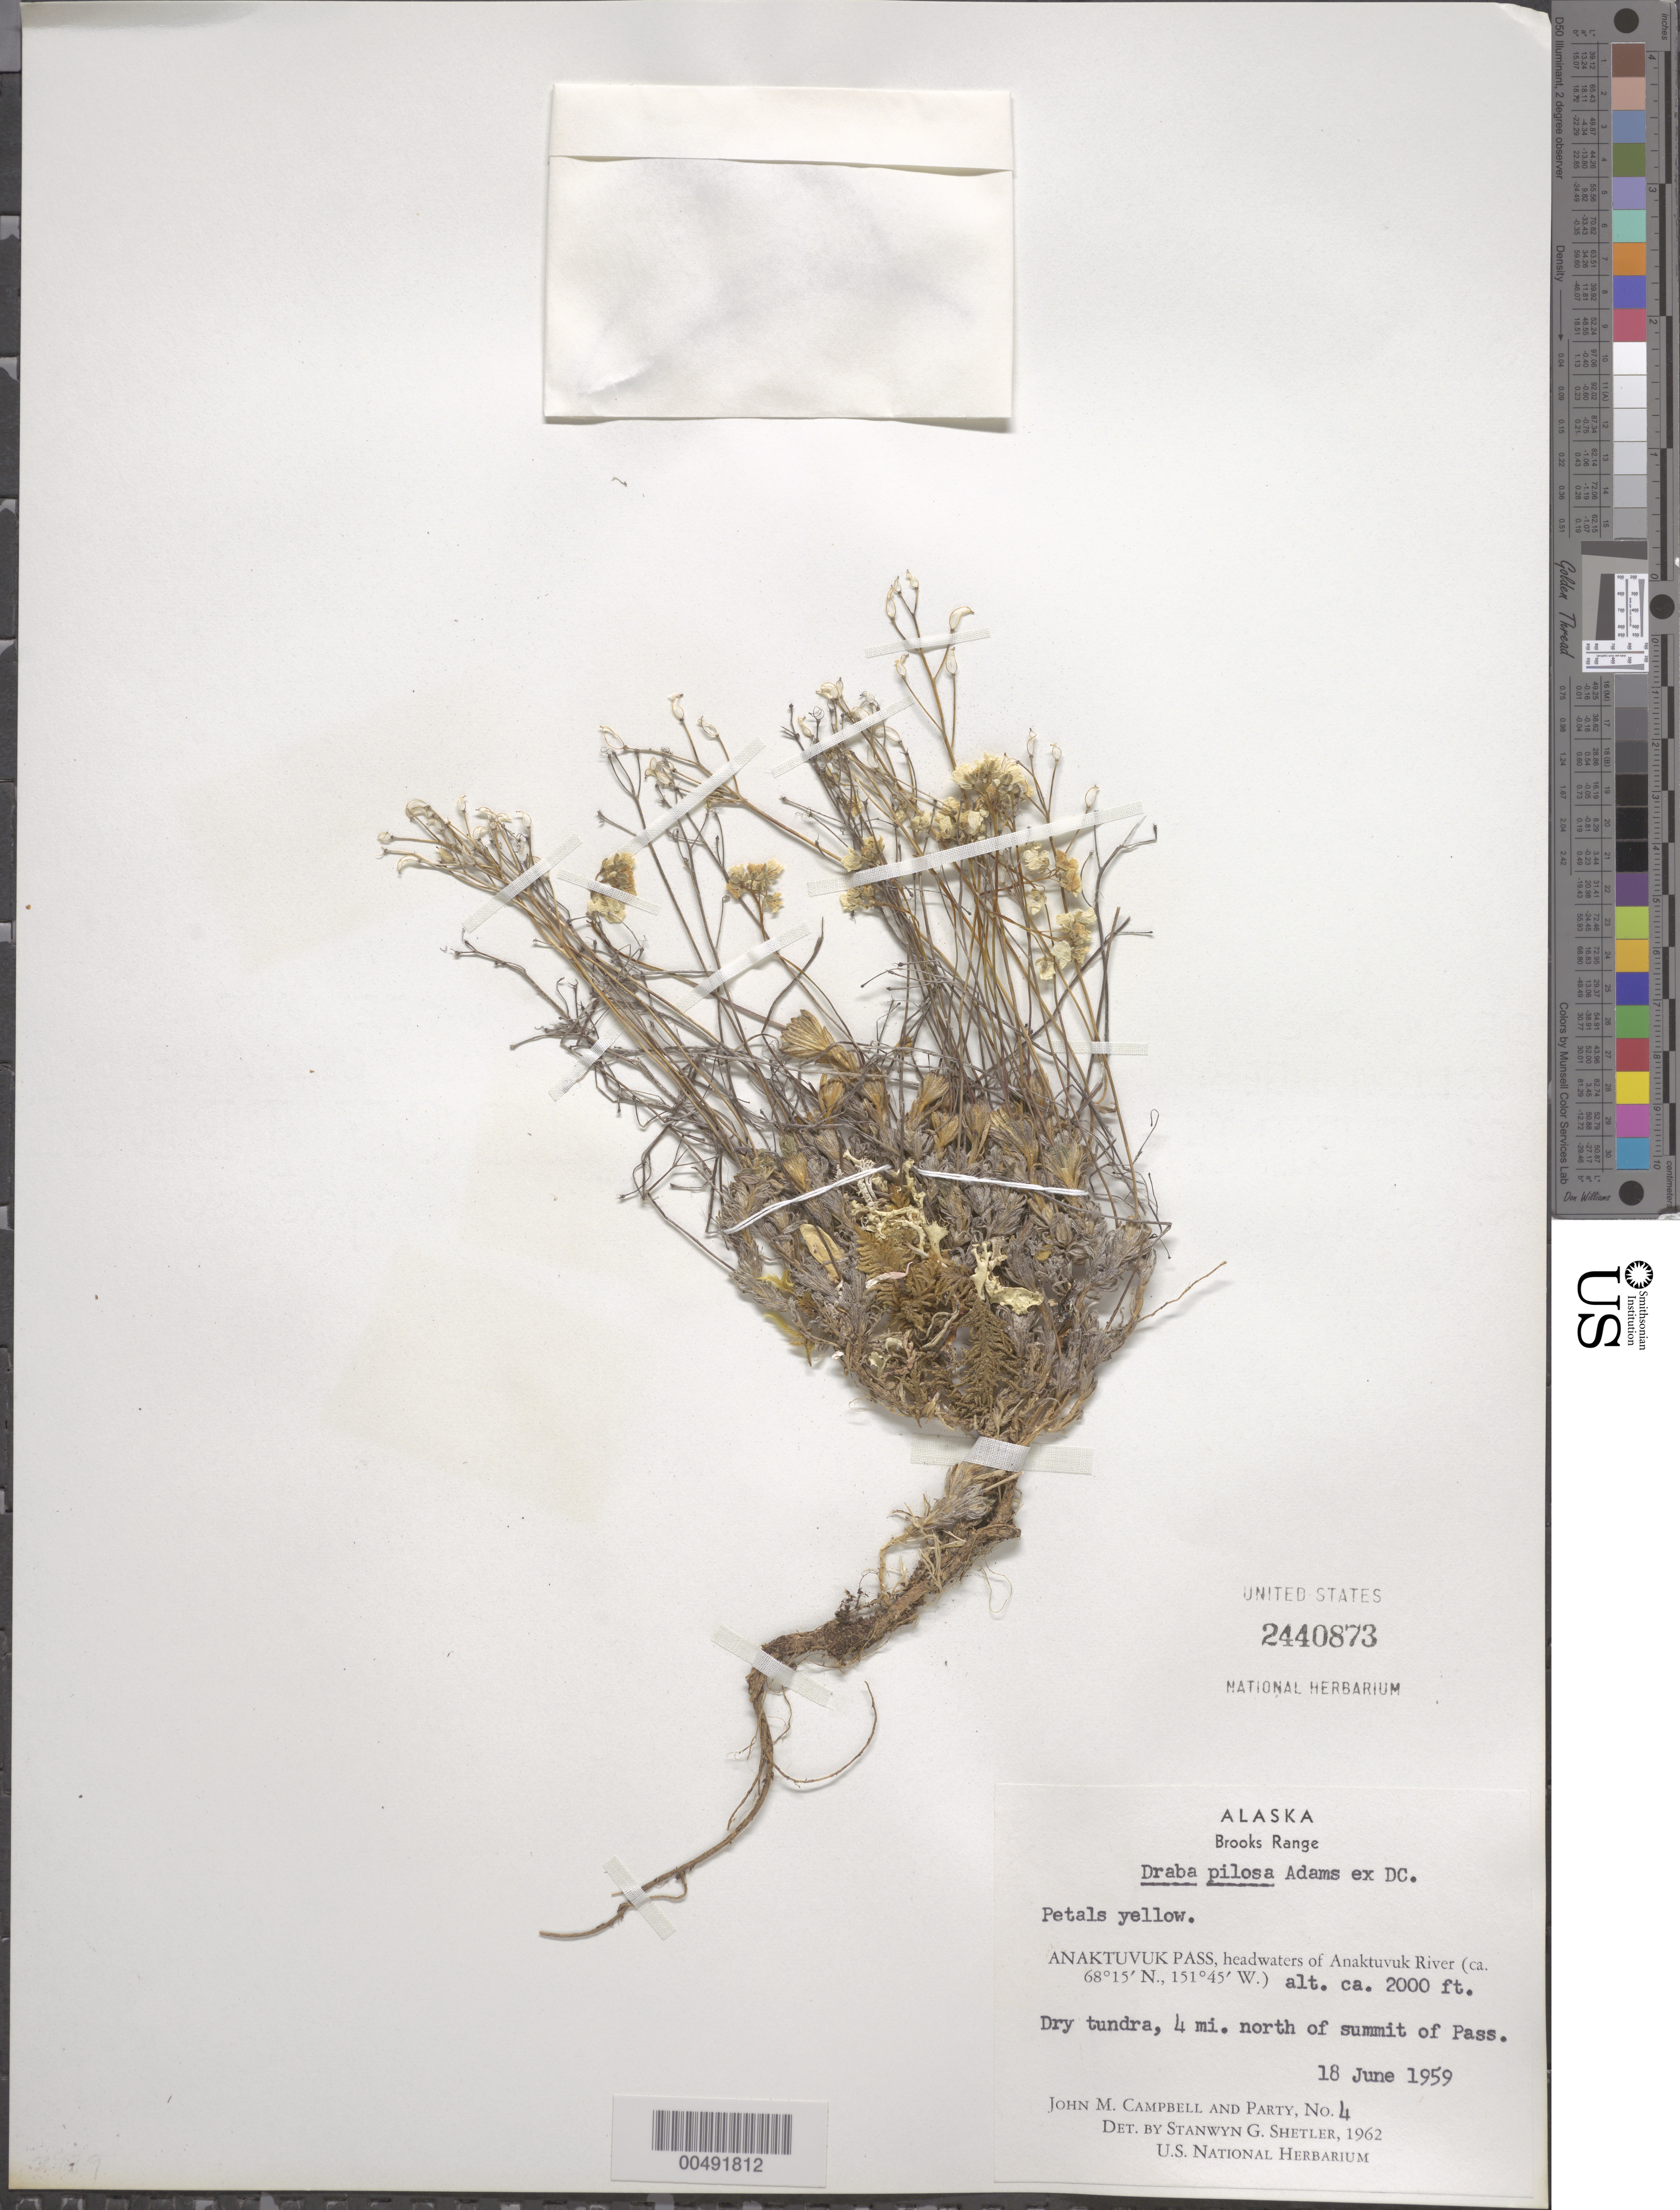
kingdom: Plantae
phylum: Tracheophyta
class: Magnoliopsida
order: Brassicales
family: Brassicaceae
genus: Draba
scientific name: Draba pilosa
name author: Adams ex DC.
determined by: Shetler, Stanwyn G., (US), NMNH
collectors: J. M. Campbell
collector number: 04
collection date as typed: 18 Jun 1959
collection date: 1959-06-18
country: United States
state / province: Alaska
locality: Brooks Range, 4 mi. N of Anaktuvuk Pass, headwaters of Anaktuvuk River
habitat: dry tundra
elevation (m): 610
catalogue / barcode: US 2440873